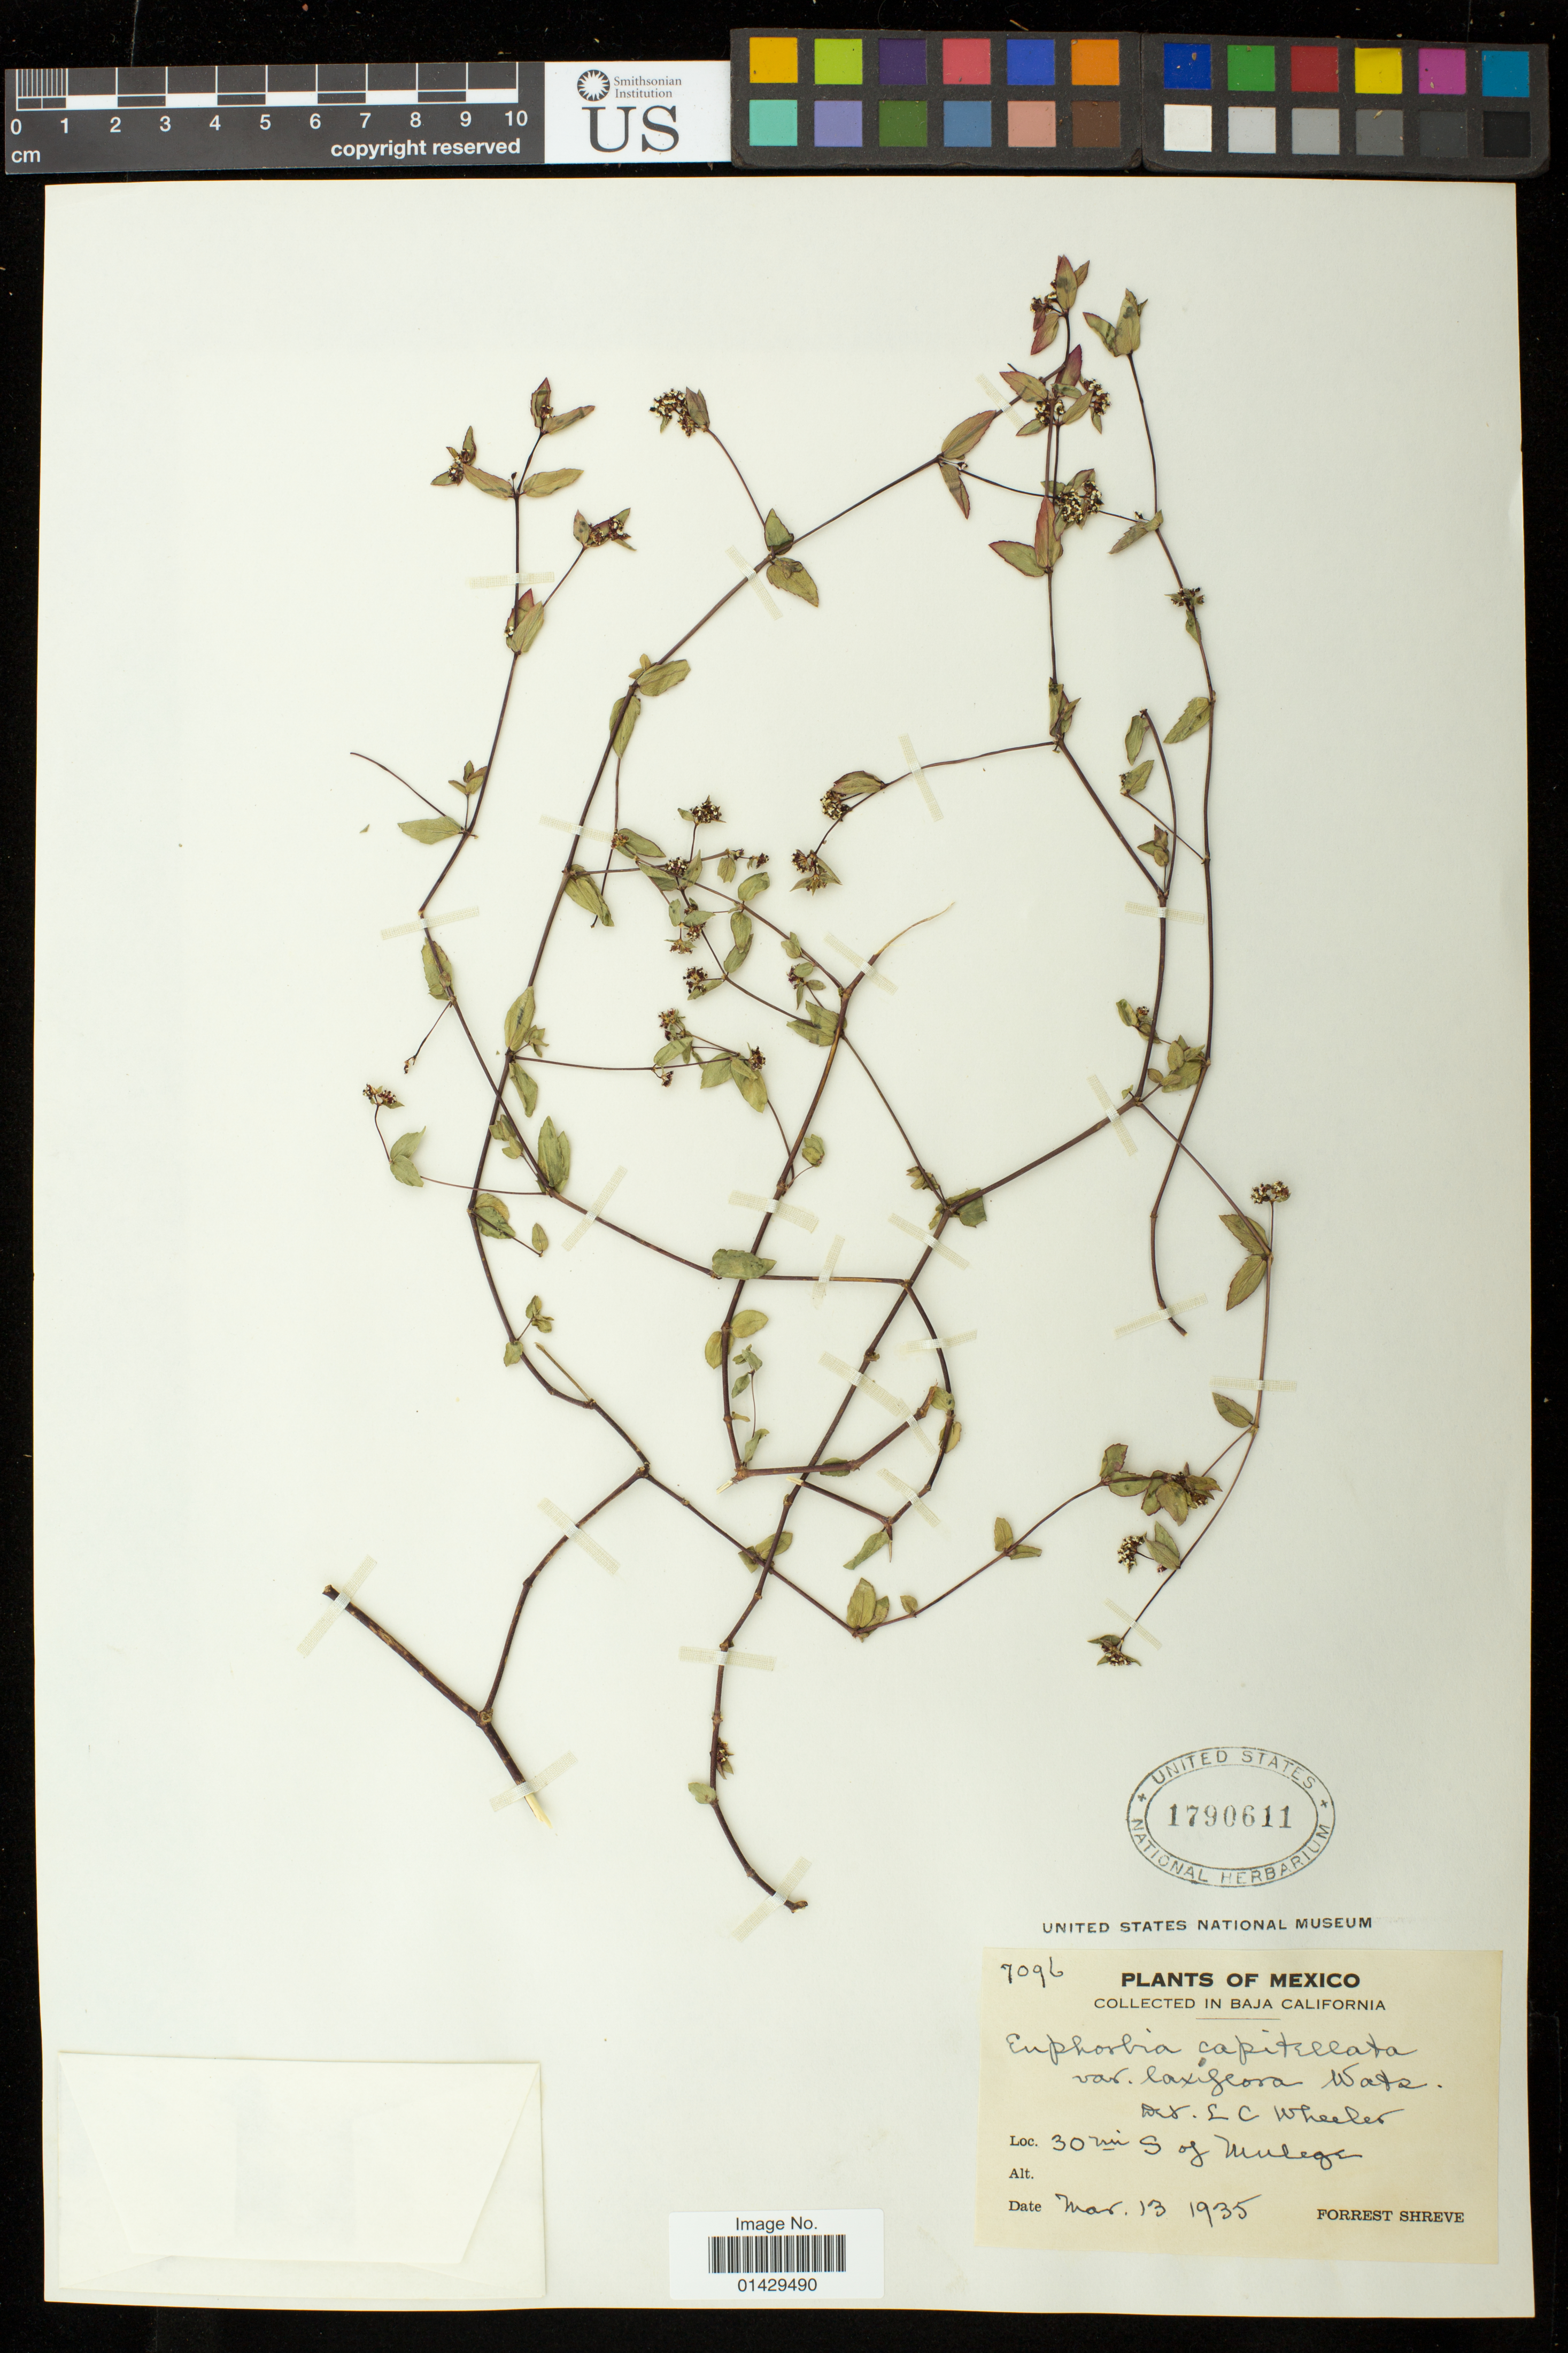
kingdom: Plantae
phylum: Tracheophyta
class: Magnoliopsida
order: Malpighiales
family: Euphorbiaceae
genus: Euphorbia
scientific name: Euphorbia capitellata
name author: Engelm. in Emory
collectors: F. Shreve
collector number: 7096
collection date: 1935-03-13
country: Mexico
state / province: Baja California Sur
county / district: Mulegé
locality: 30 mi S of Mulege, Baja California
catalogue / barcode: US 1790611